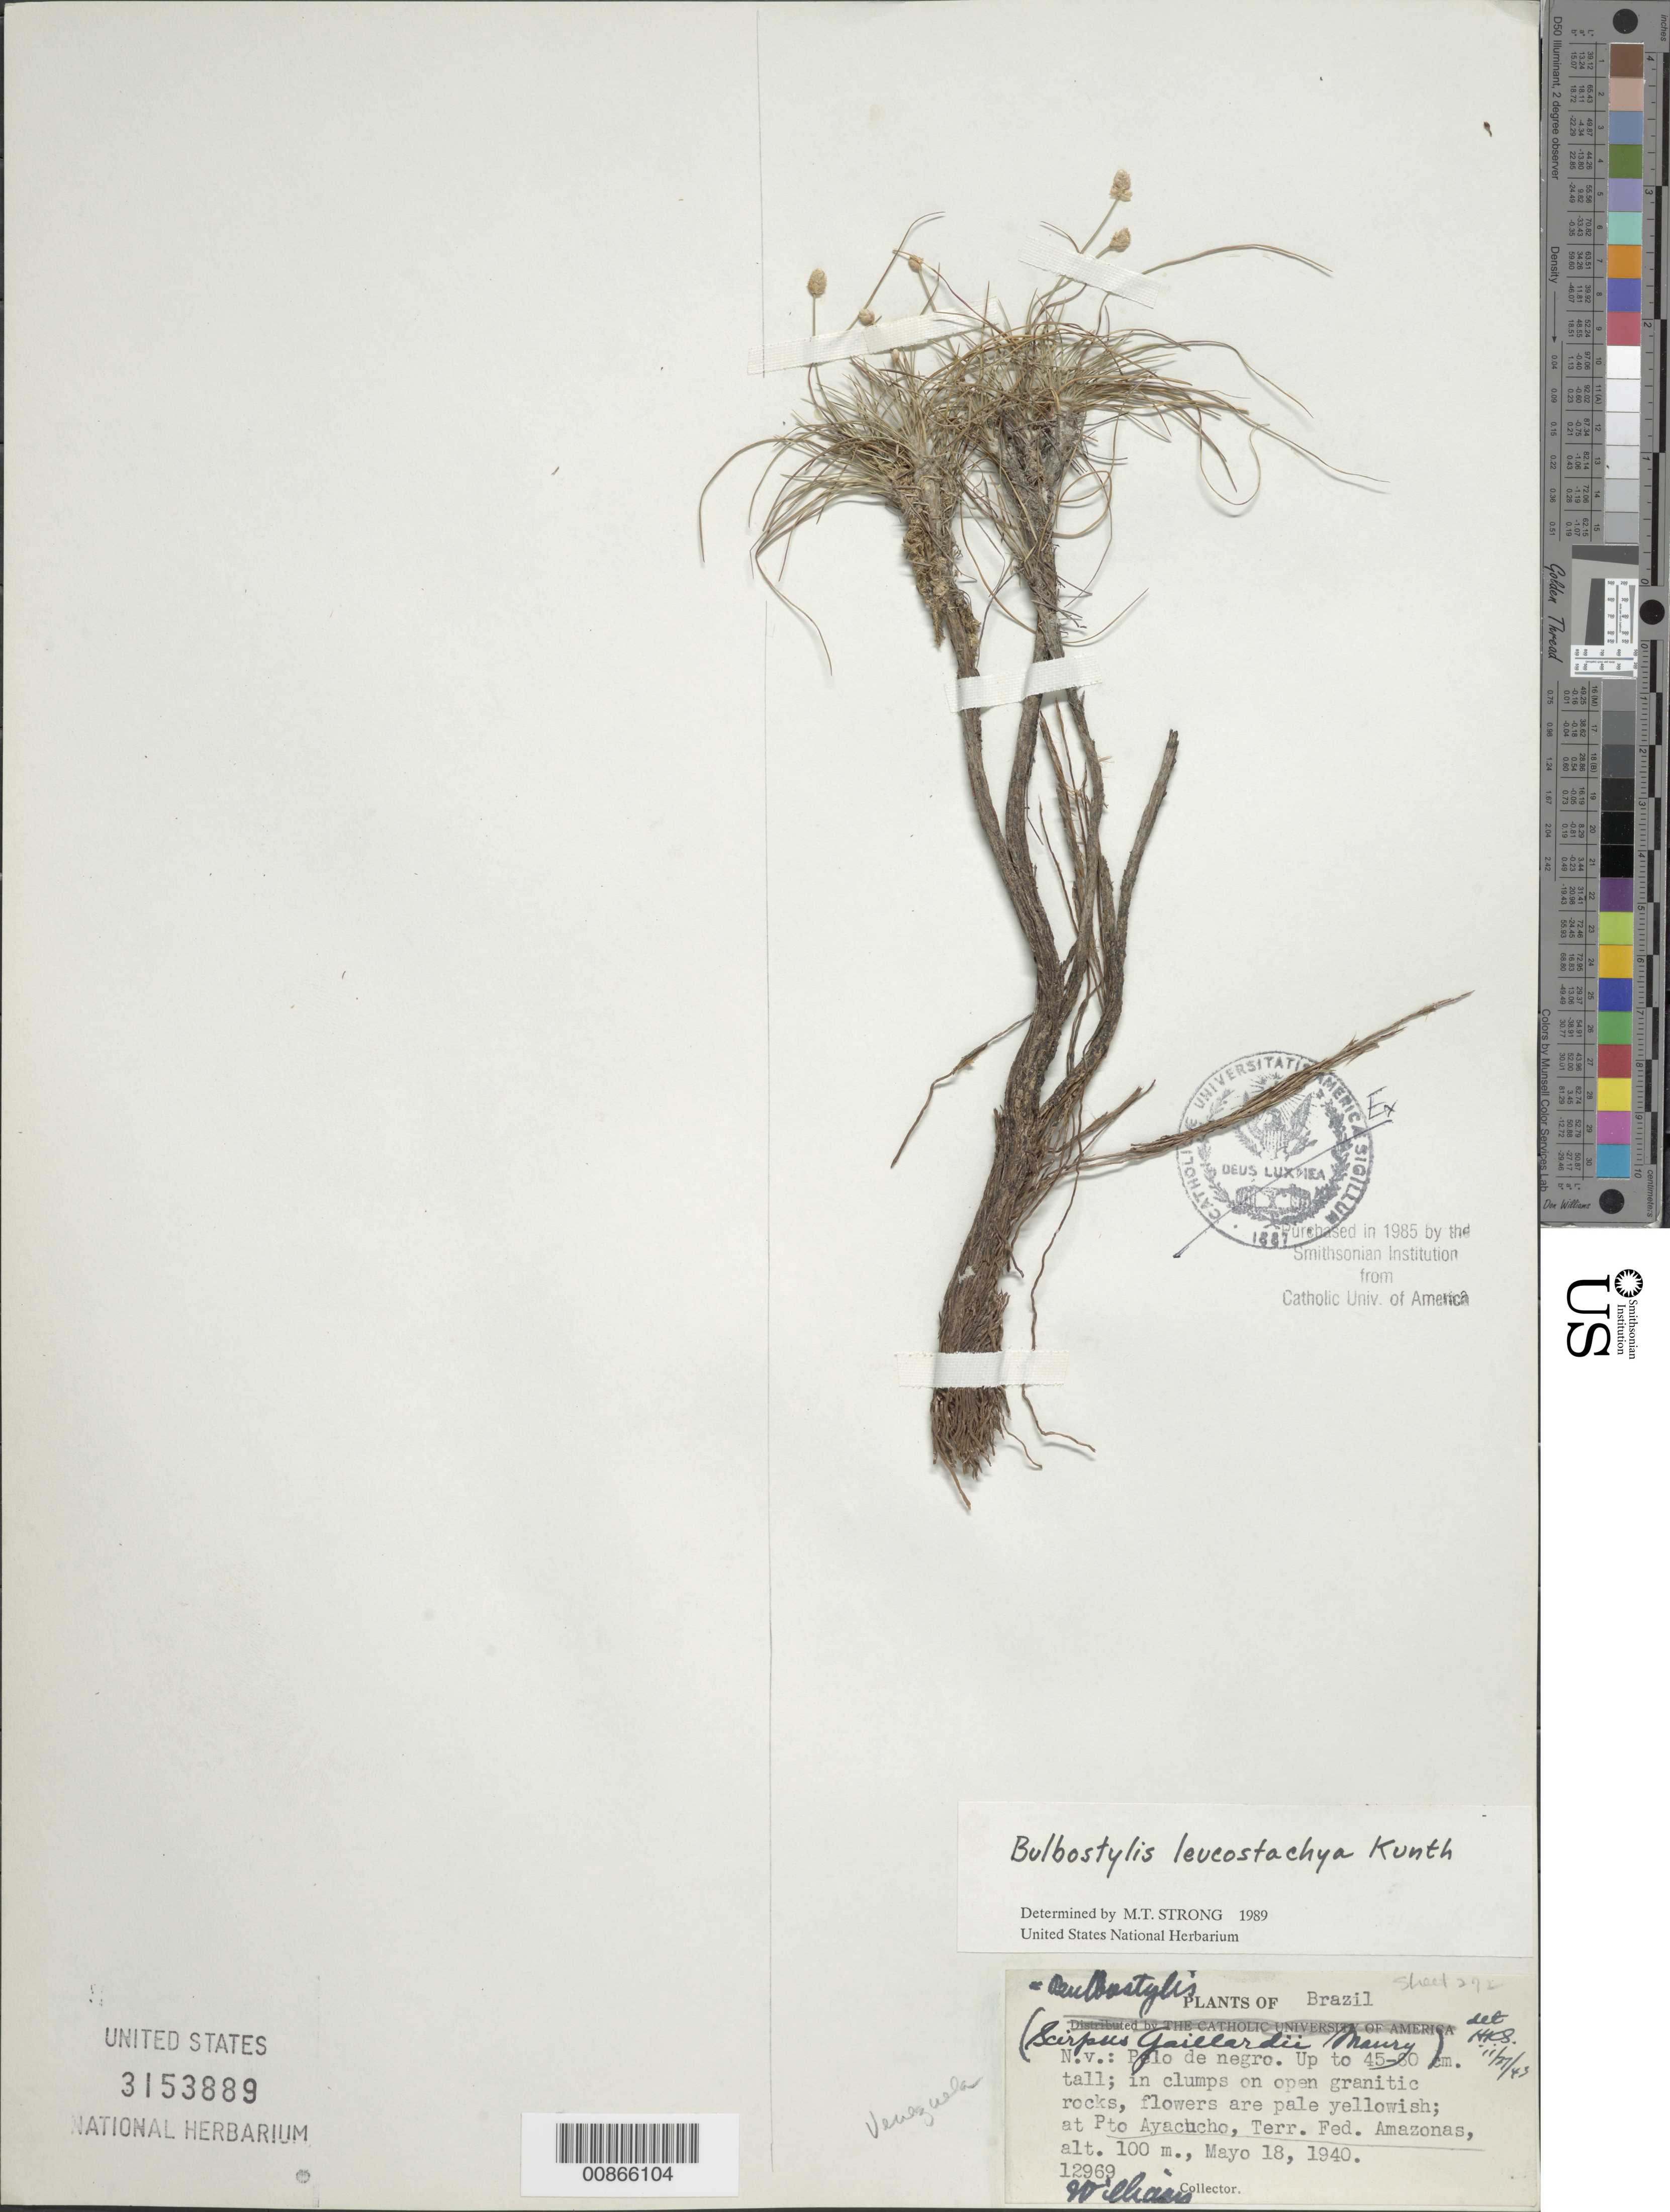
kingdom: Plantae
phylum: Tracheophyta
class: Liliopsida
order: Poales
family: Cyperaceae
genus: Bulbostylis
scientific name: Bulbostylis leucostachya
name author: (Kunth) Kunth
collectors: -- Williams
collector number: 12969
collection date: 1940-05-18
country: Peru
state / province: Amazonas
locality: Pelo de negro, in clumps and open granitic rocks, at Pto Ayacucho, Terr. Fed. Amazonas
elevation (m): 100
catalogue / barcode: US 3153889